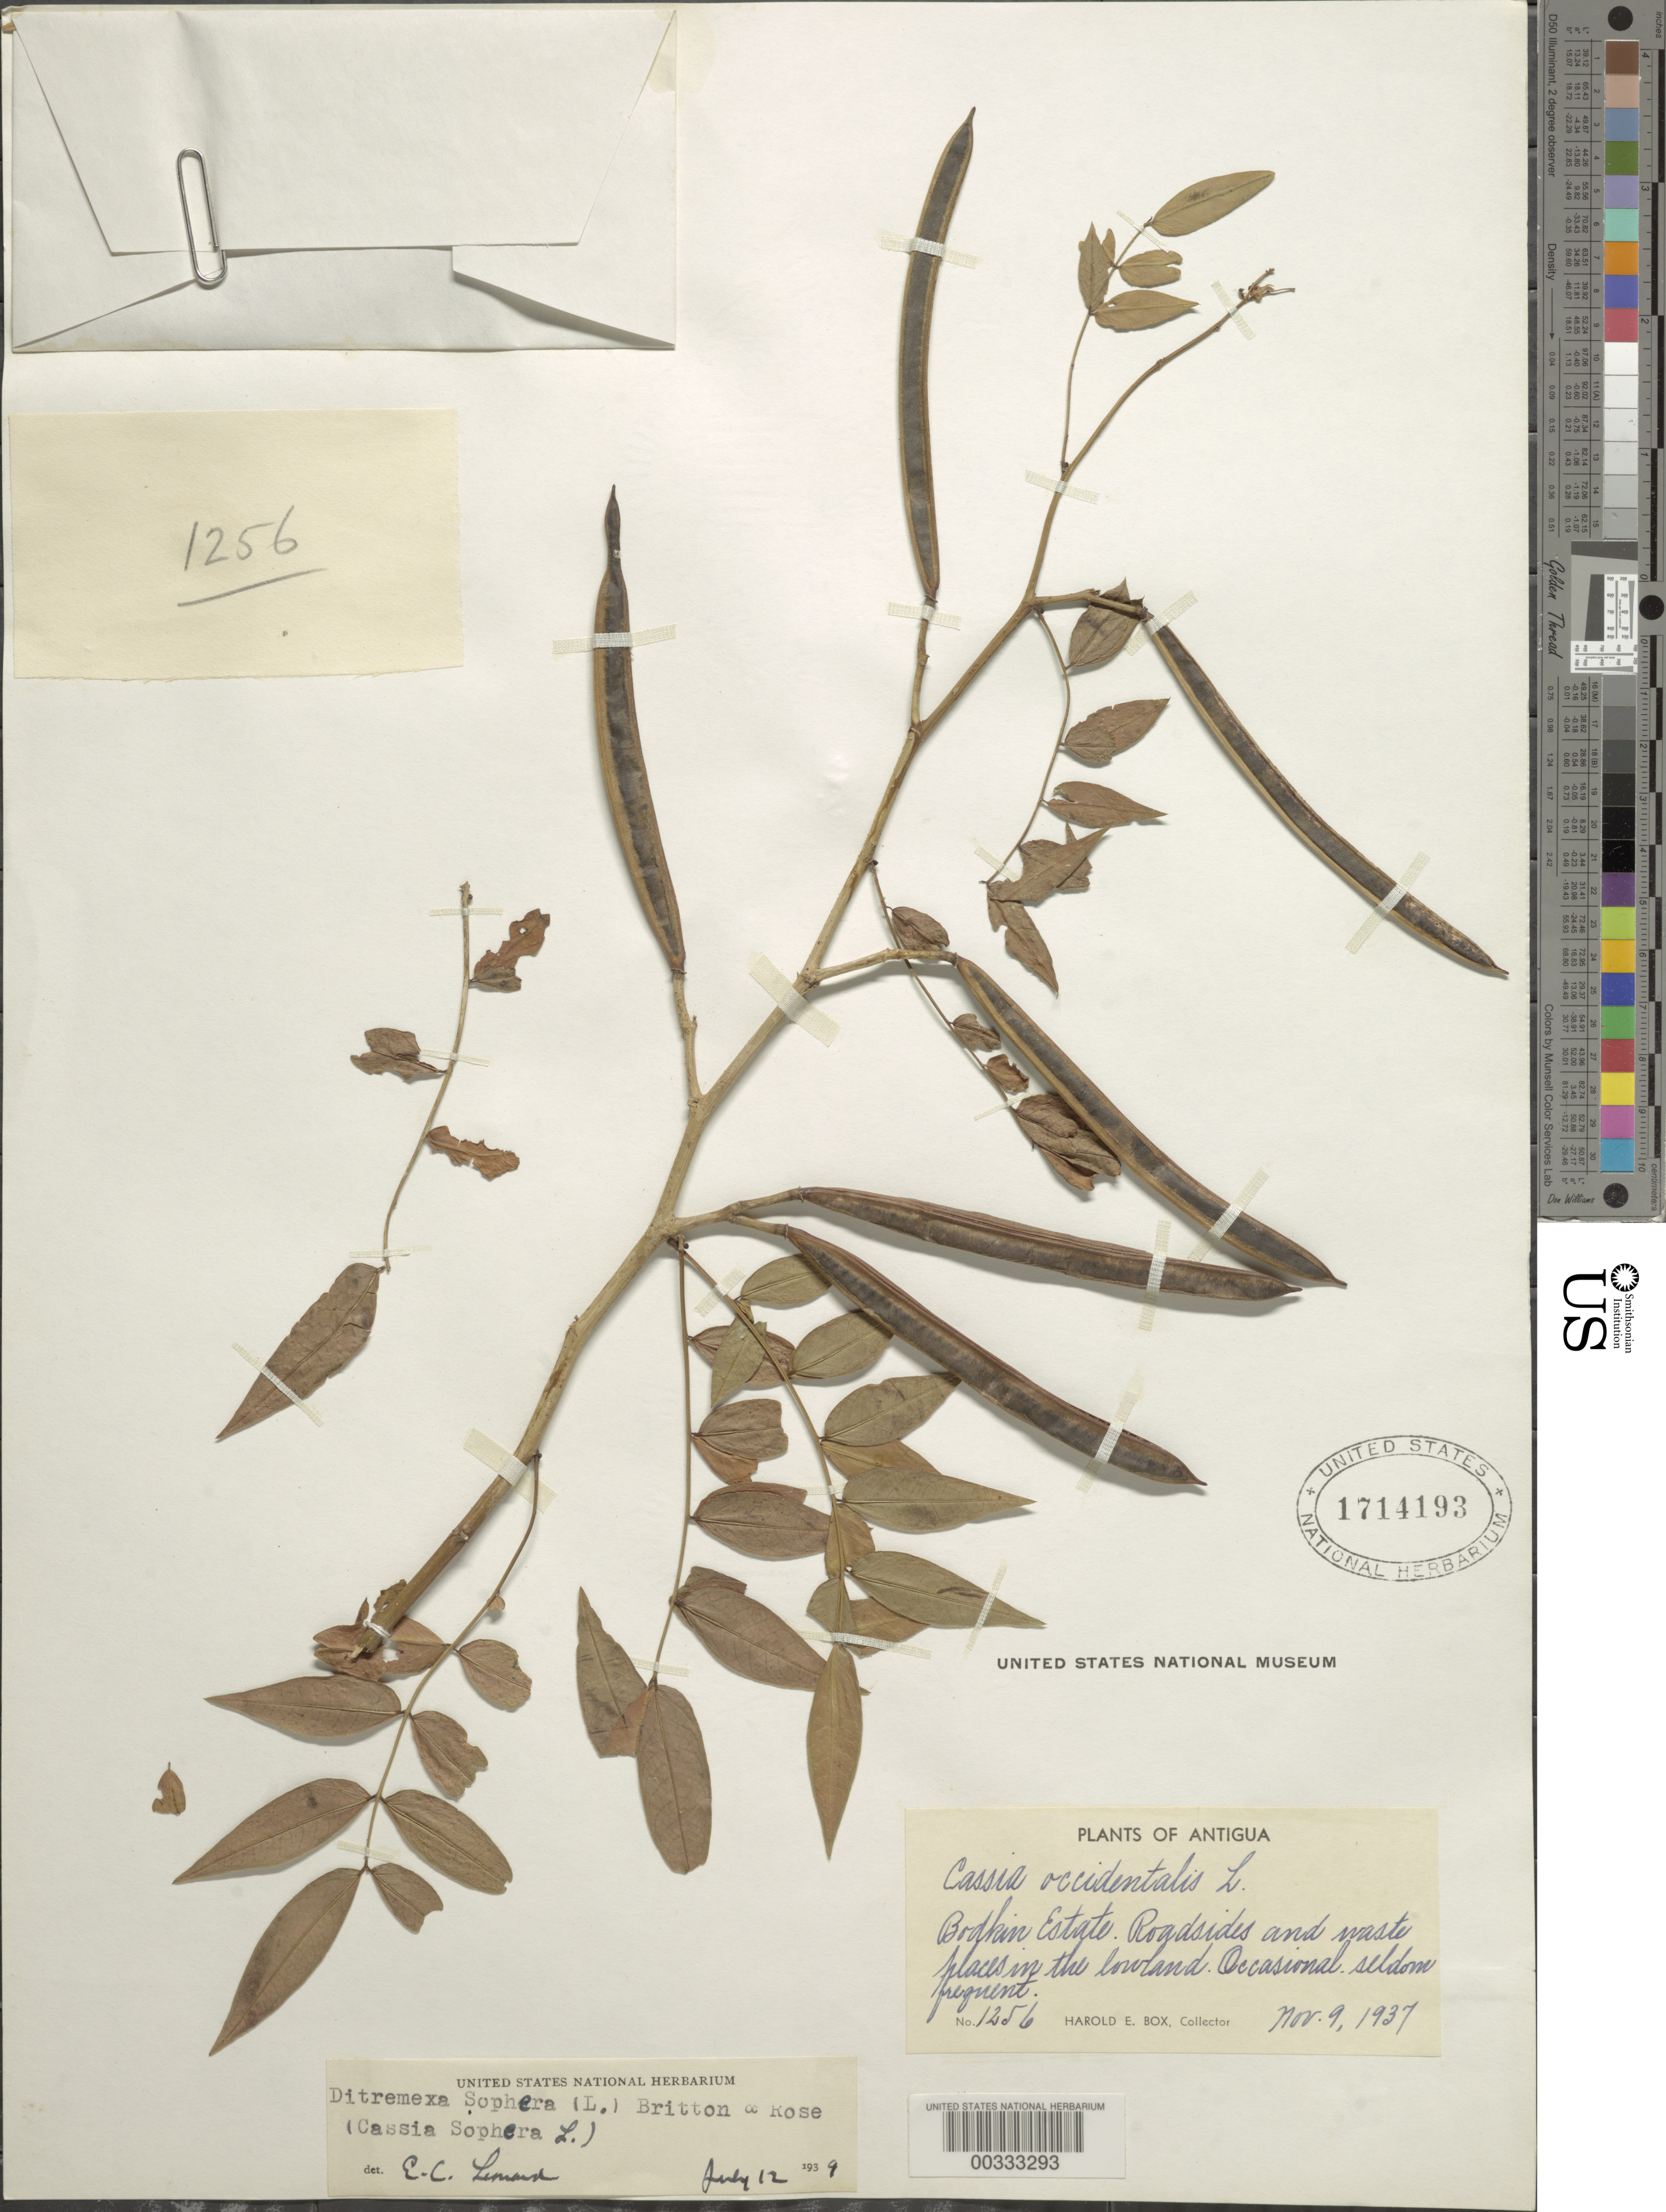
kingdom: Plantae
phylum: Tracheophyta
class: Magnoliopsida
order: Fabales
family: Fabaceae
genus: Senna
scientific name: Senna sophera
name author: (L.) Roxb.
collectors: H. E. Box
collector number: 1256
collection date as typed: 09 Nov 1937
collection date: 1937-11-09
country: Antigua and Barbuda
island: Antigua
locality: Bodkin Estate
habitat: Roadsides and waste places in lowland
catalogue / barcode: US 1714193